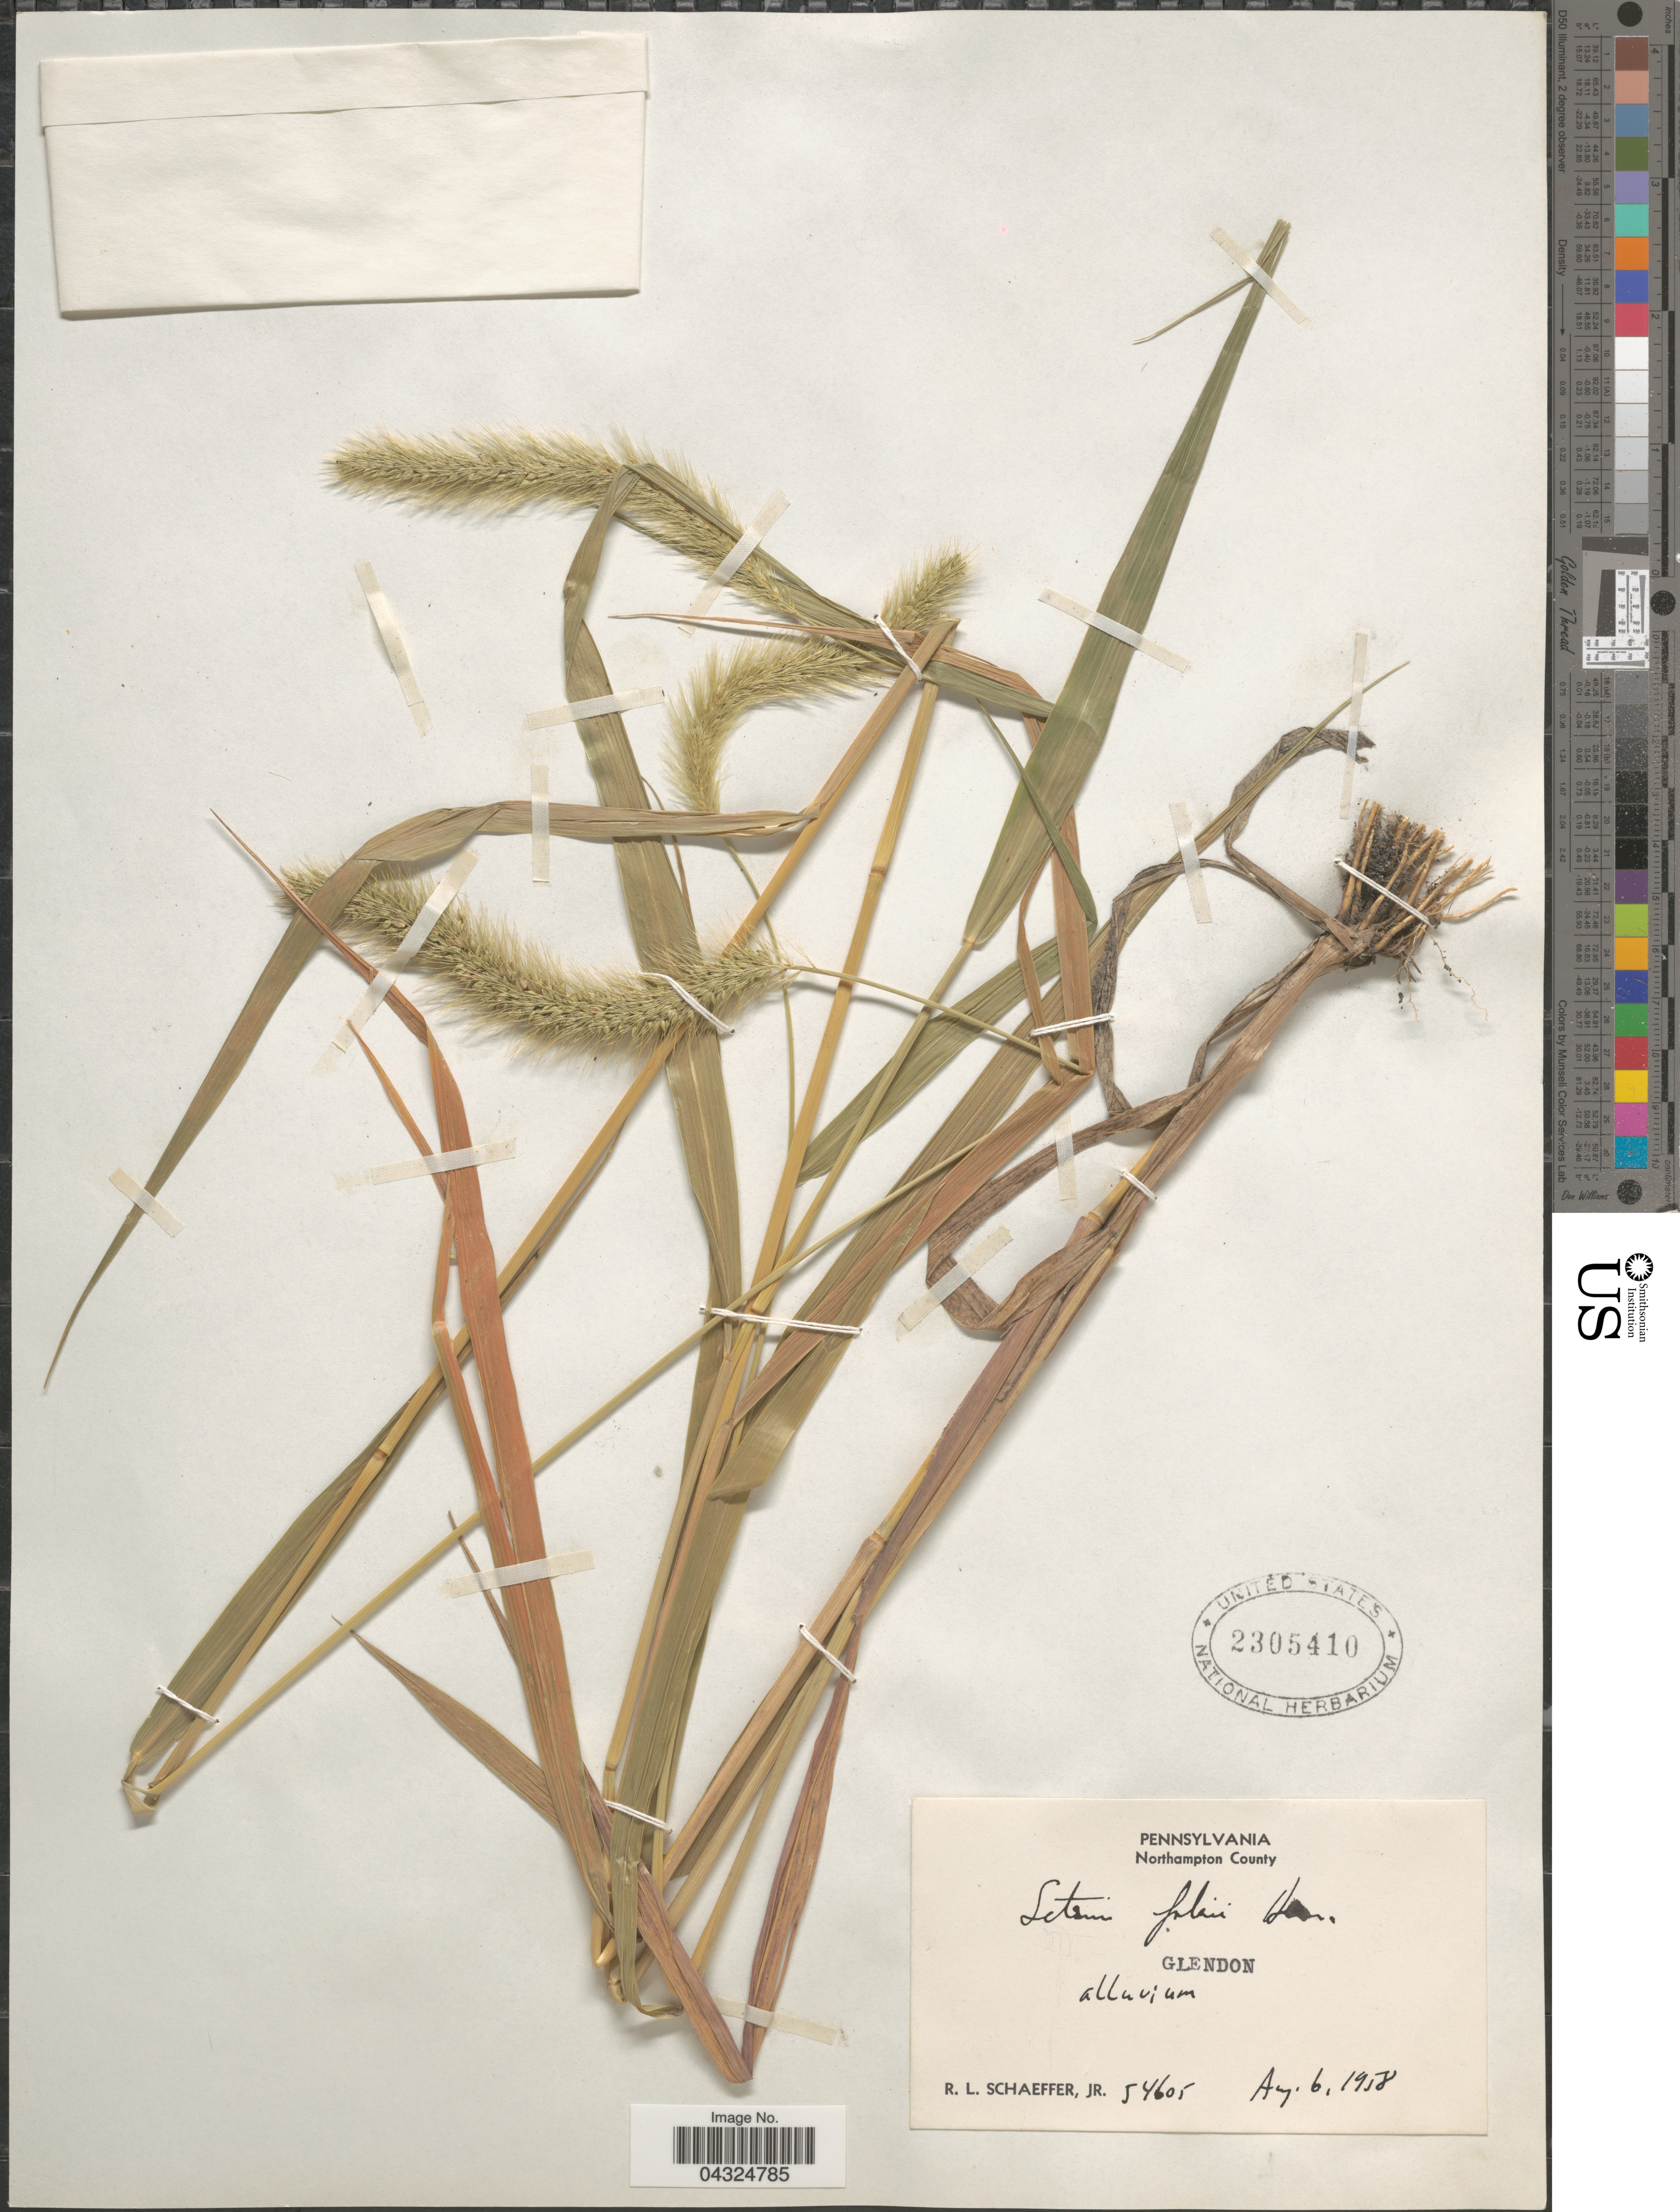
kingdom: Plantae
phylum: Tracheophyta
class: Liliopsida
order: Poales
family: Poaceae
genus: Setaria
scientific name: Setaria faberi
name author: R.A.W. Herrm.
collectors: R. L. Schaeffer Jr.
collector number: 54605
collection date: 1958-08-06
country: United States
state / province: Pennsylvania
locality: Northampton County. Glendon. Alluviam.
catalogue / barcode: US 2305410